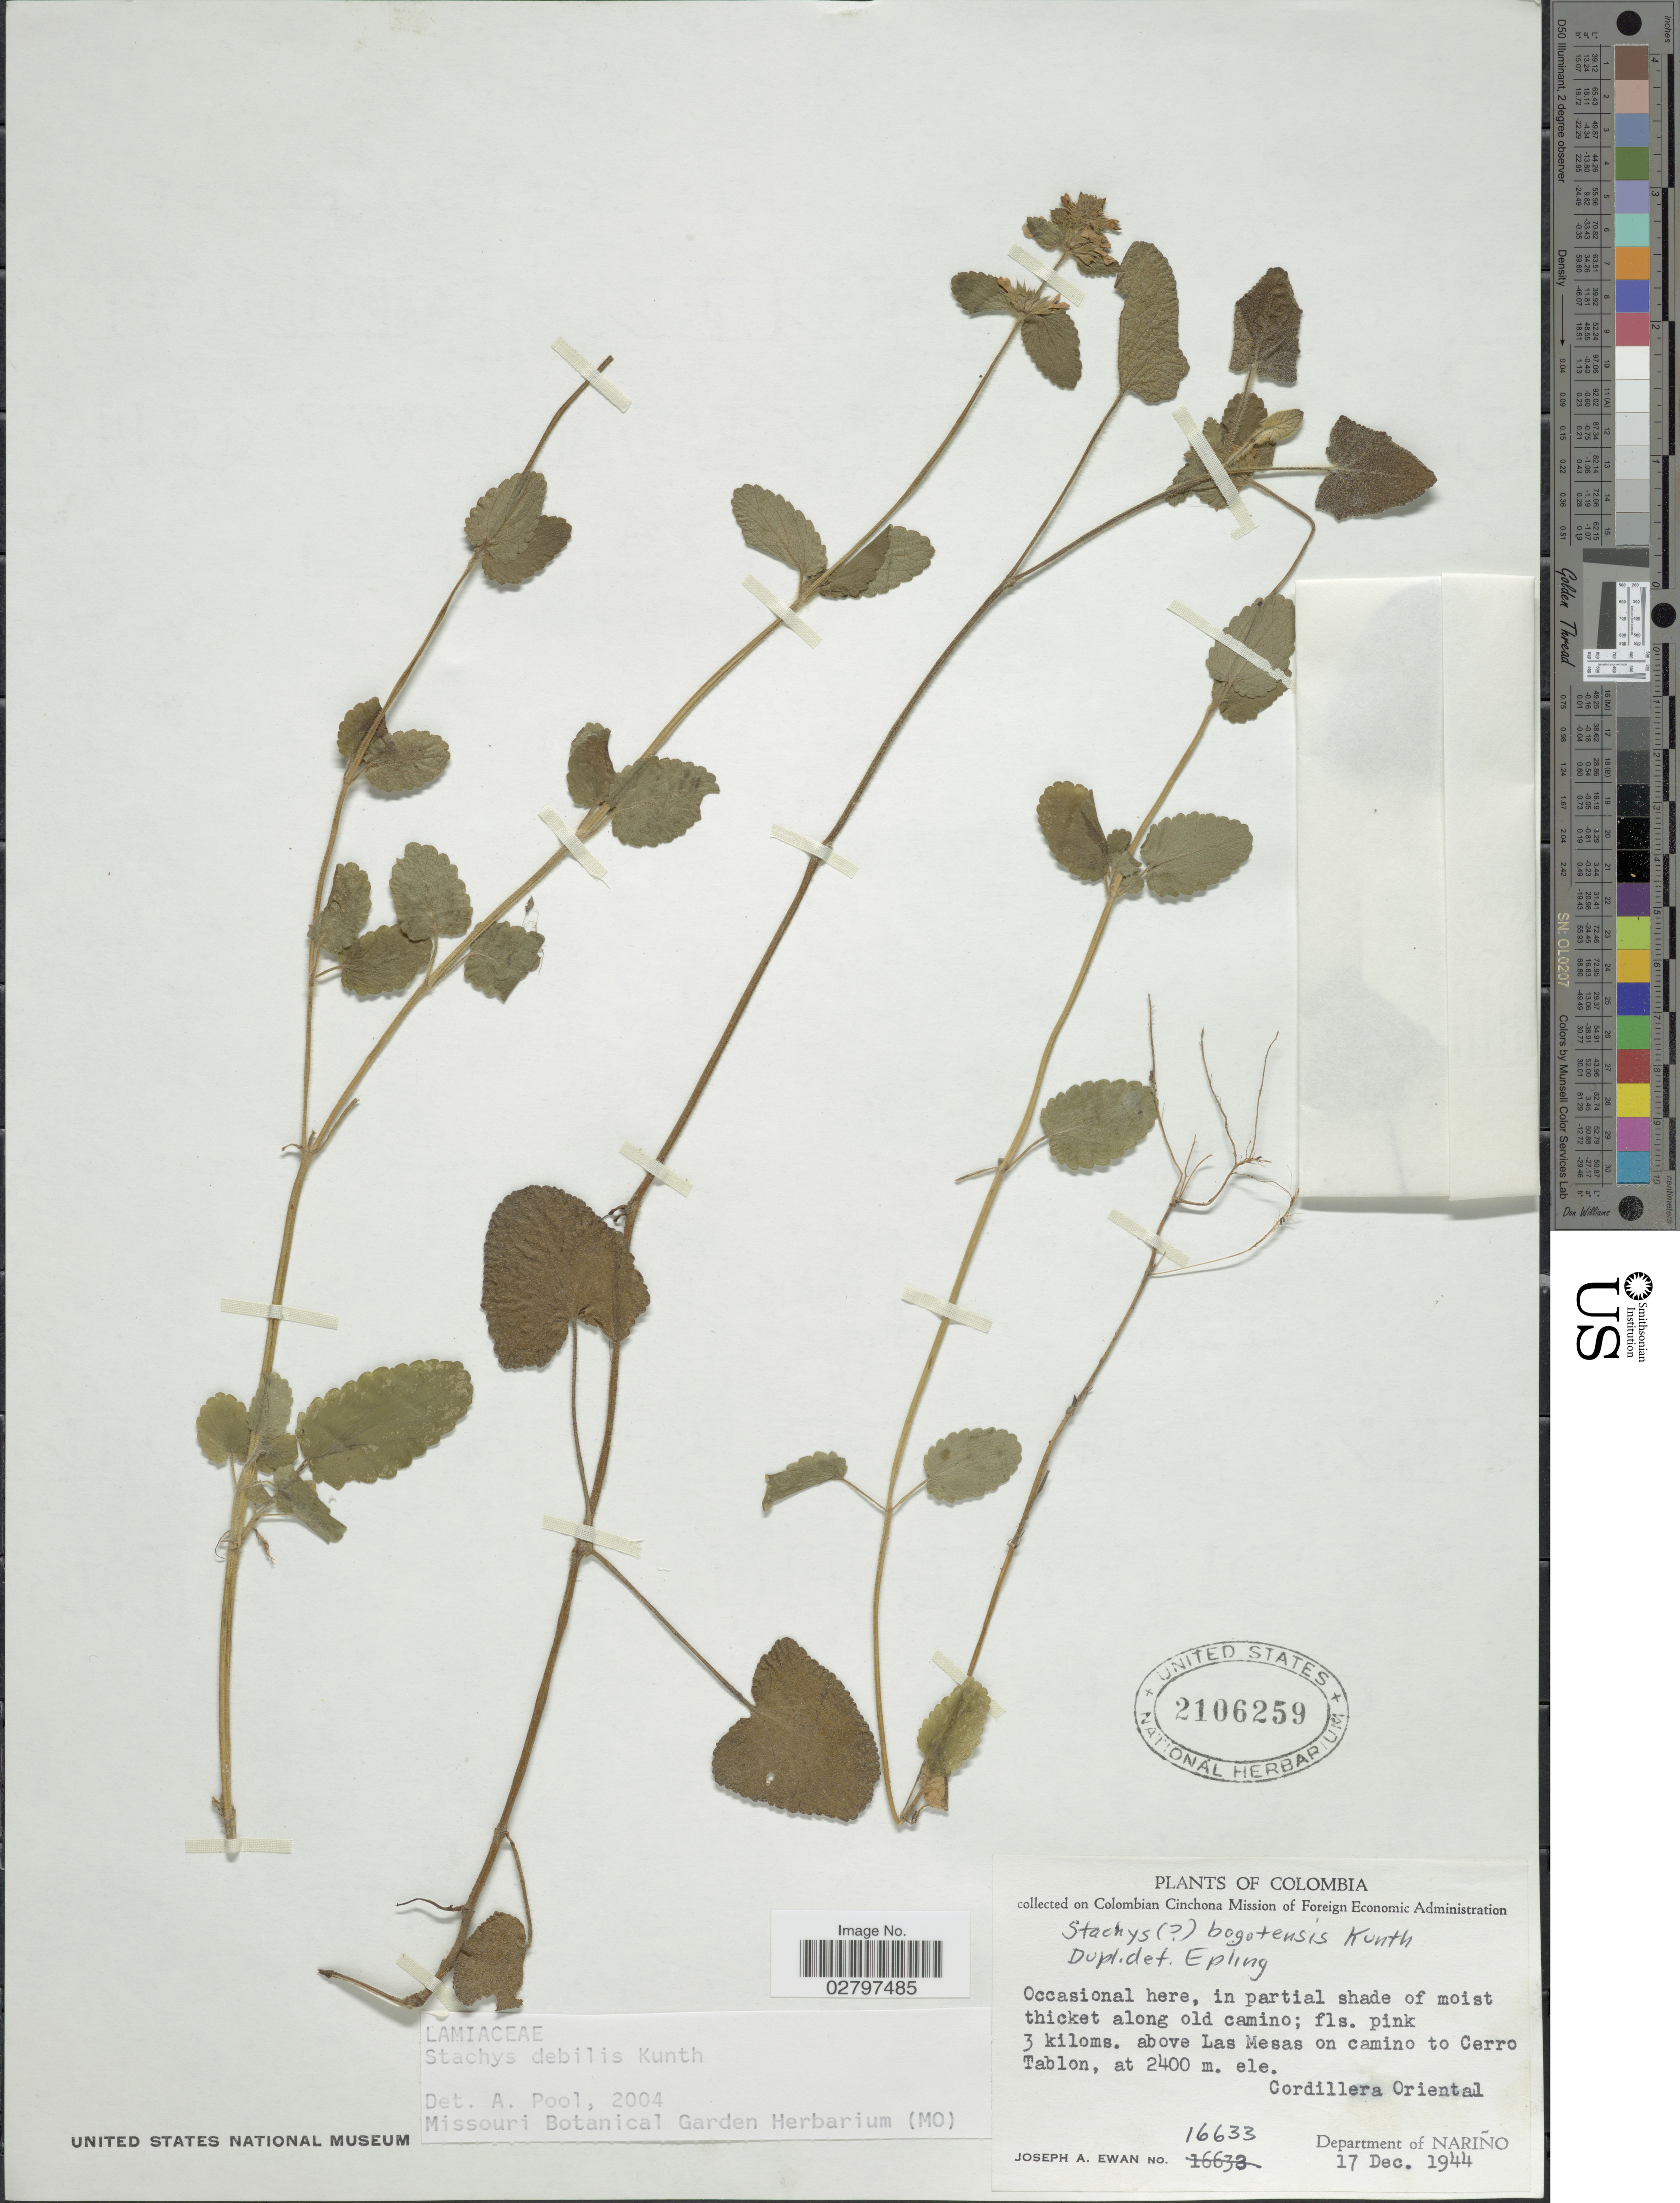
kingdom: Plantae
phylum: Tracheophyta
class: Magnoliopsida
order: Lamiales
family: Lamiaceae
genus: Stachys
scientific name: Stachys debilis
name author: Kunth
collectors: J. A. Ewan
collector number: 16633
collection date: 1944-12-17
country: Colombia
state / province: Nariño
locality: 3 kiloms. above Las Mesas on camino to Cerro Tablon, Cordillera Oriental, Departamento of Nariño.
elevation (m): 2400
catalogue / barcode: US 2106259